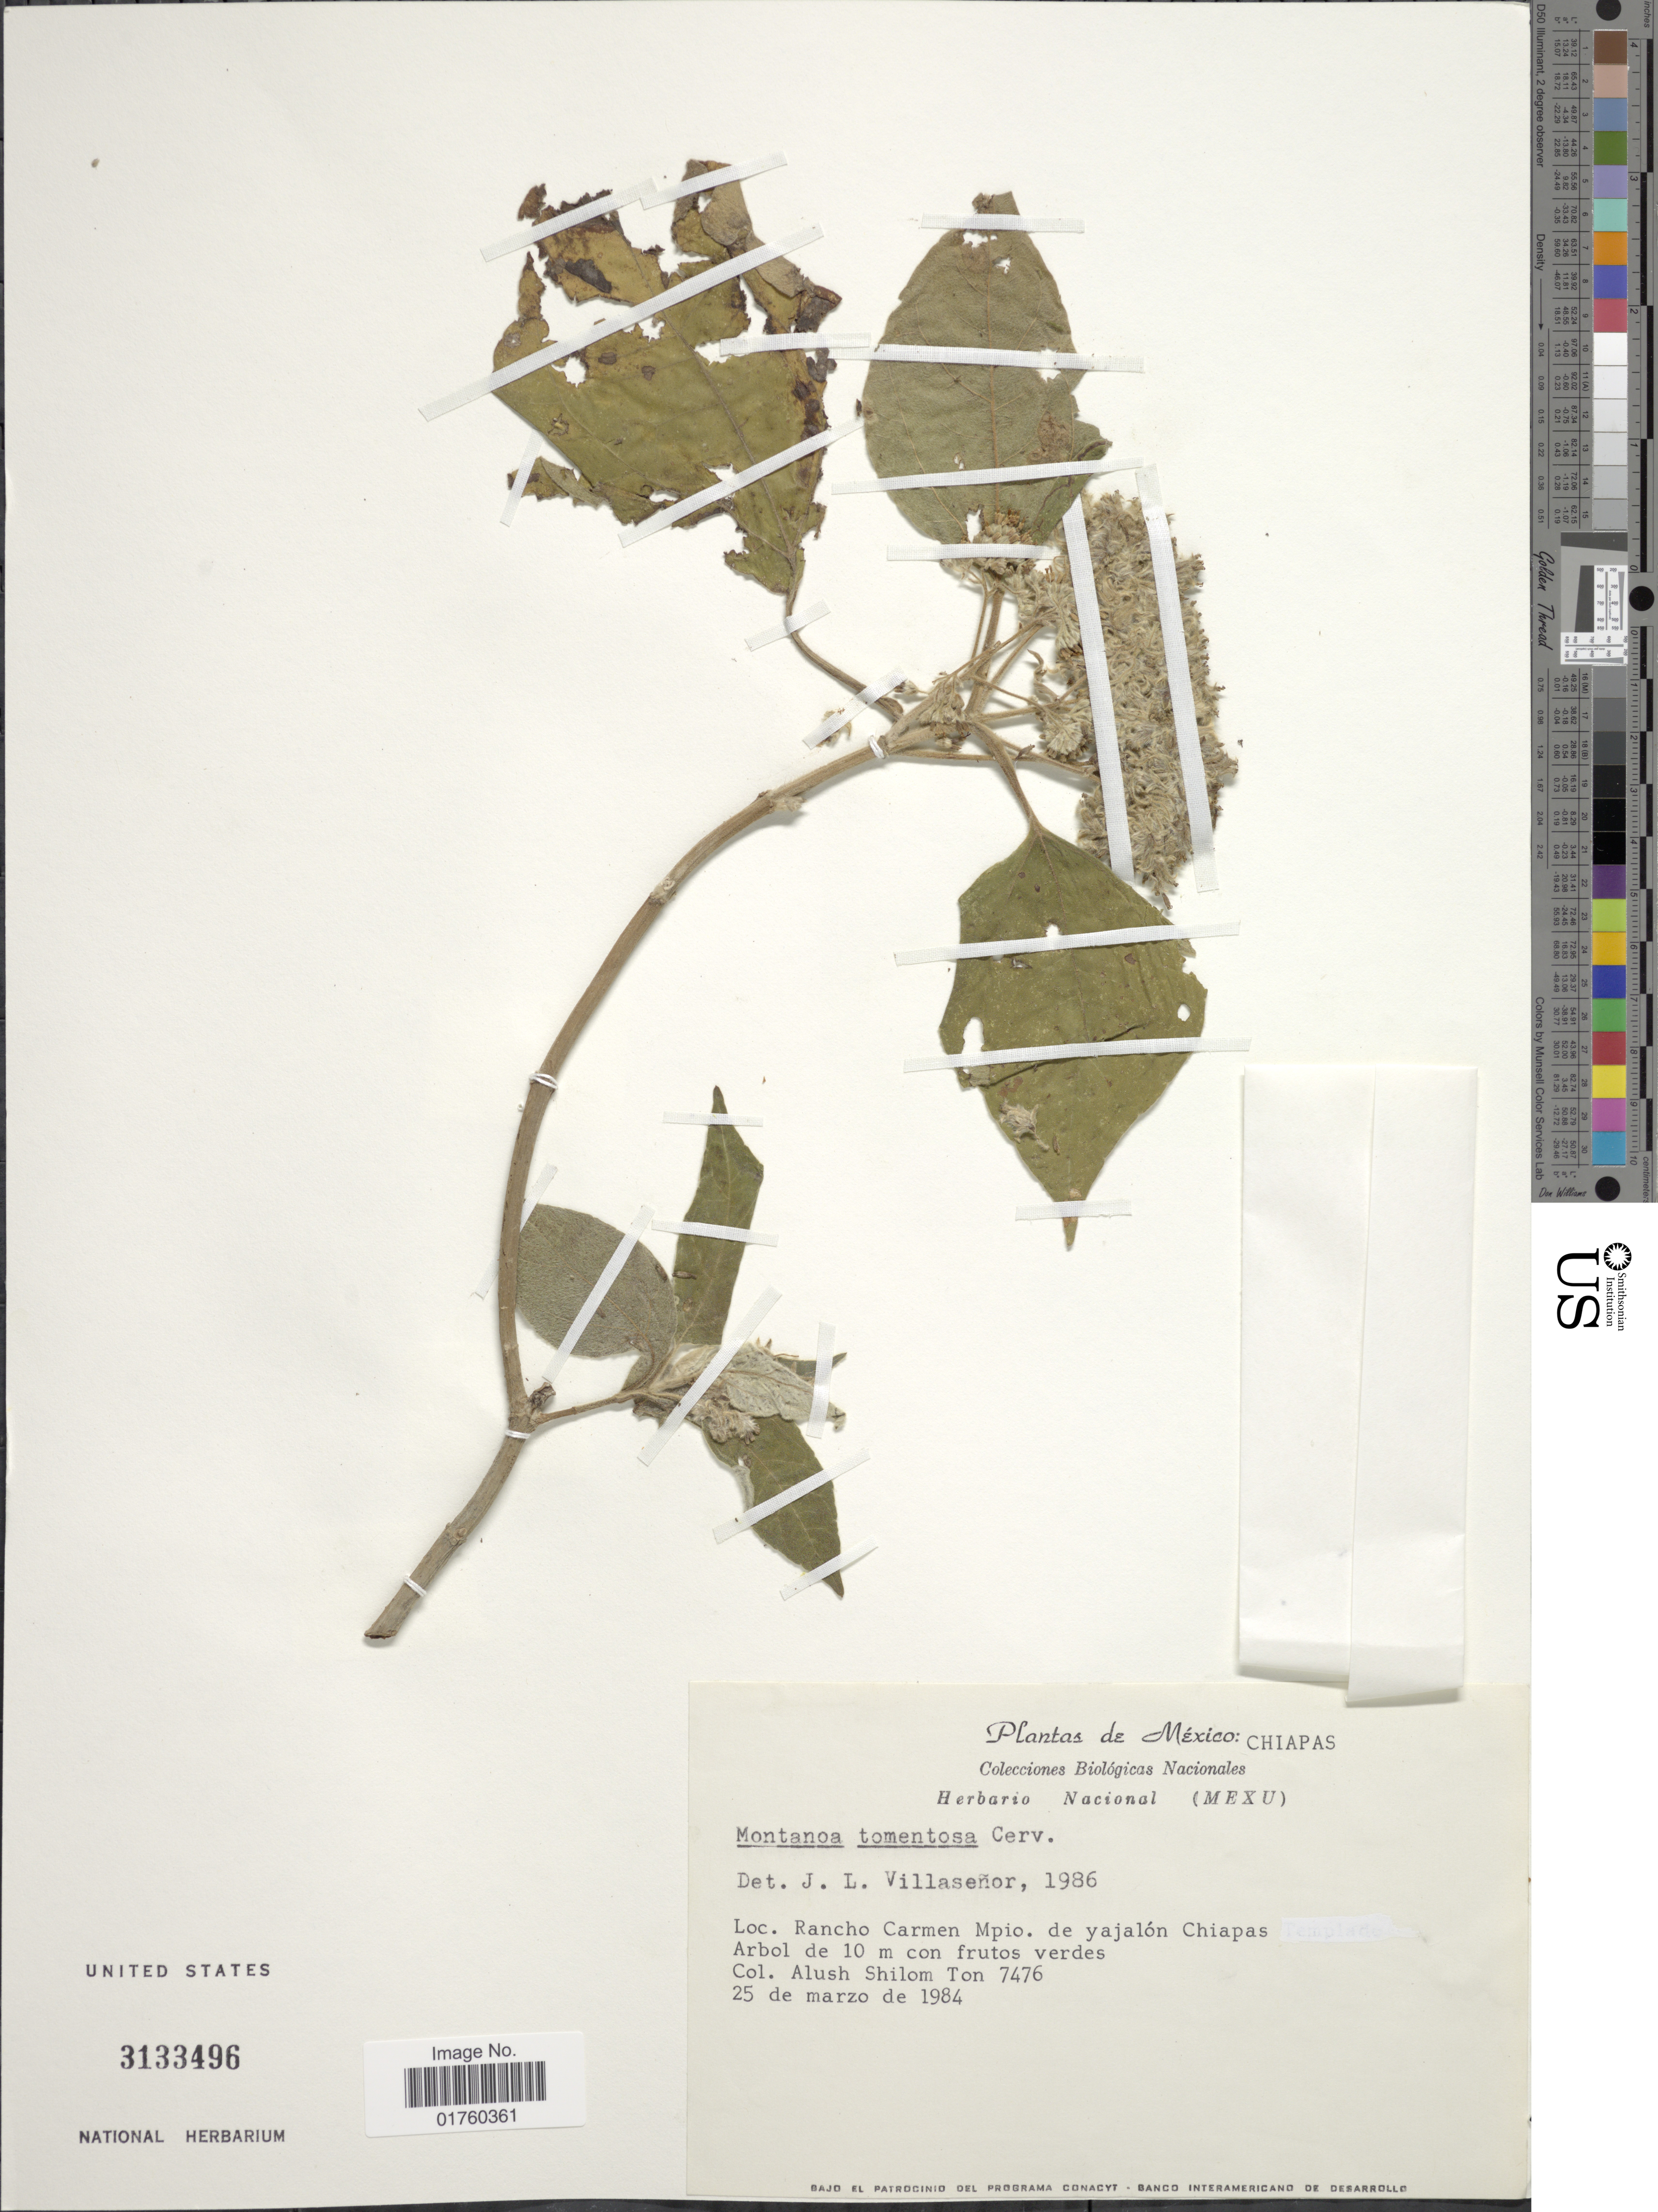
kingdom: Plantae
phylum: Tracheophyta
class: Magnoliopsida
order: Asterales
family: Asteraceae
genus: Montanoa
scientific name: Montanoa tomentosa subsp. xanthiifolia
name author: (Sch. Bip. in C. Koch) V.A. Funk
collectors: A. M. Ton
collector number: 7476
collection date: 1984-03-25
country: Mexico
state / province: Chiapas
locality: Rancho Carmen Mpio. de yajalón Chiapas.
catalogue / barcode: US 3133496